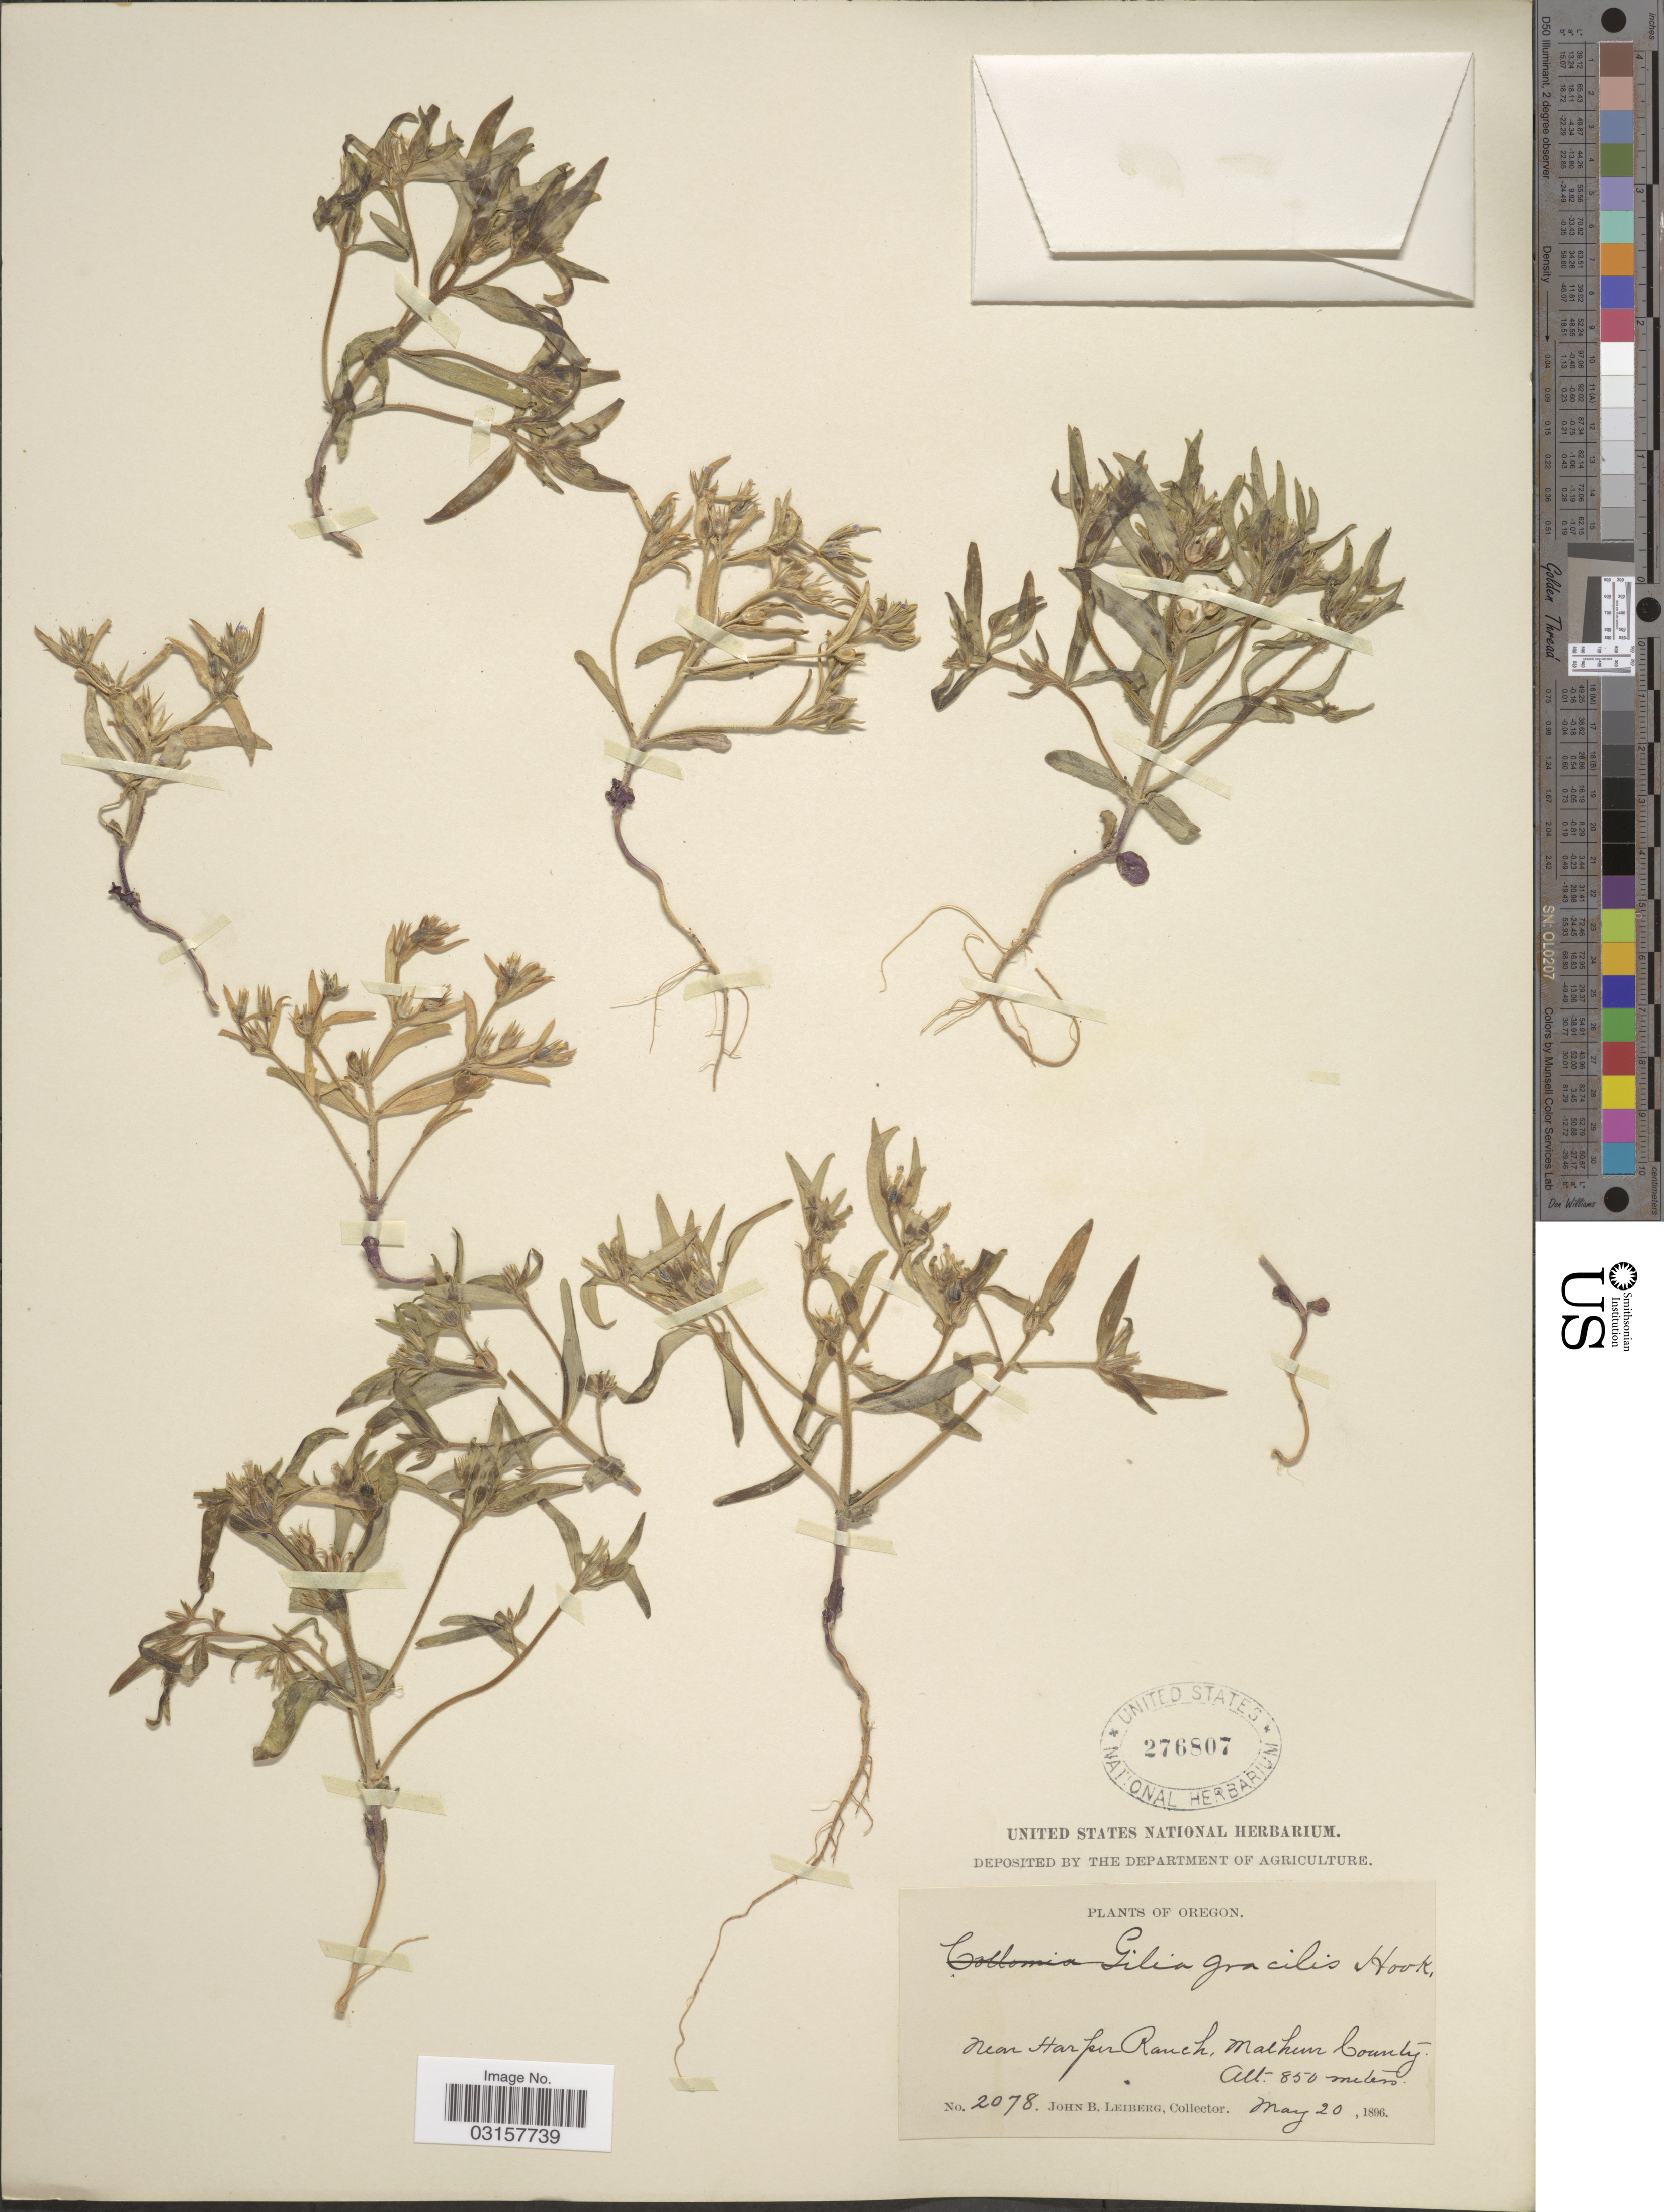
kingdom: Plantae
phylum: Tracheophyta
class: Magnoliopsida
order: Ericales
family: Polemoniaceae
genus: Microsteris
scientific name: Microsteris gracilis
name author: (Hook.) Greene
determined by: (US) Smithsonian Institution - National Museum of Natural History - Department of Botany (UNITED STATES)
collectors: J. B. Leiberg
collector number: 2078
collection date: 1896-05-20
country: United States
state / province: Oregon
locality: Near Harper Ranch, Malheur County.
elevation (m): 850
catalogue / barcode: US 276807